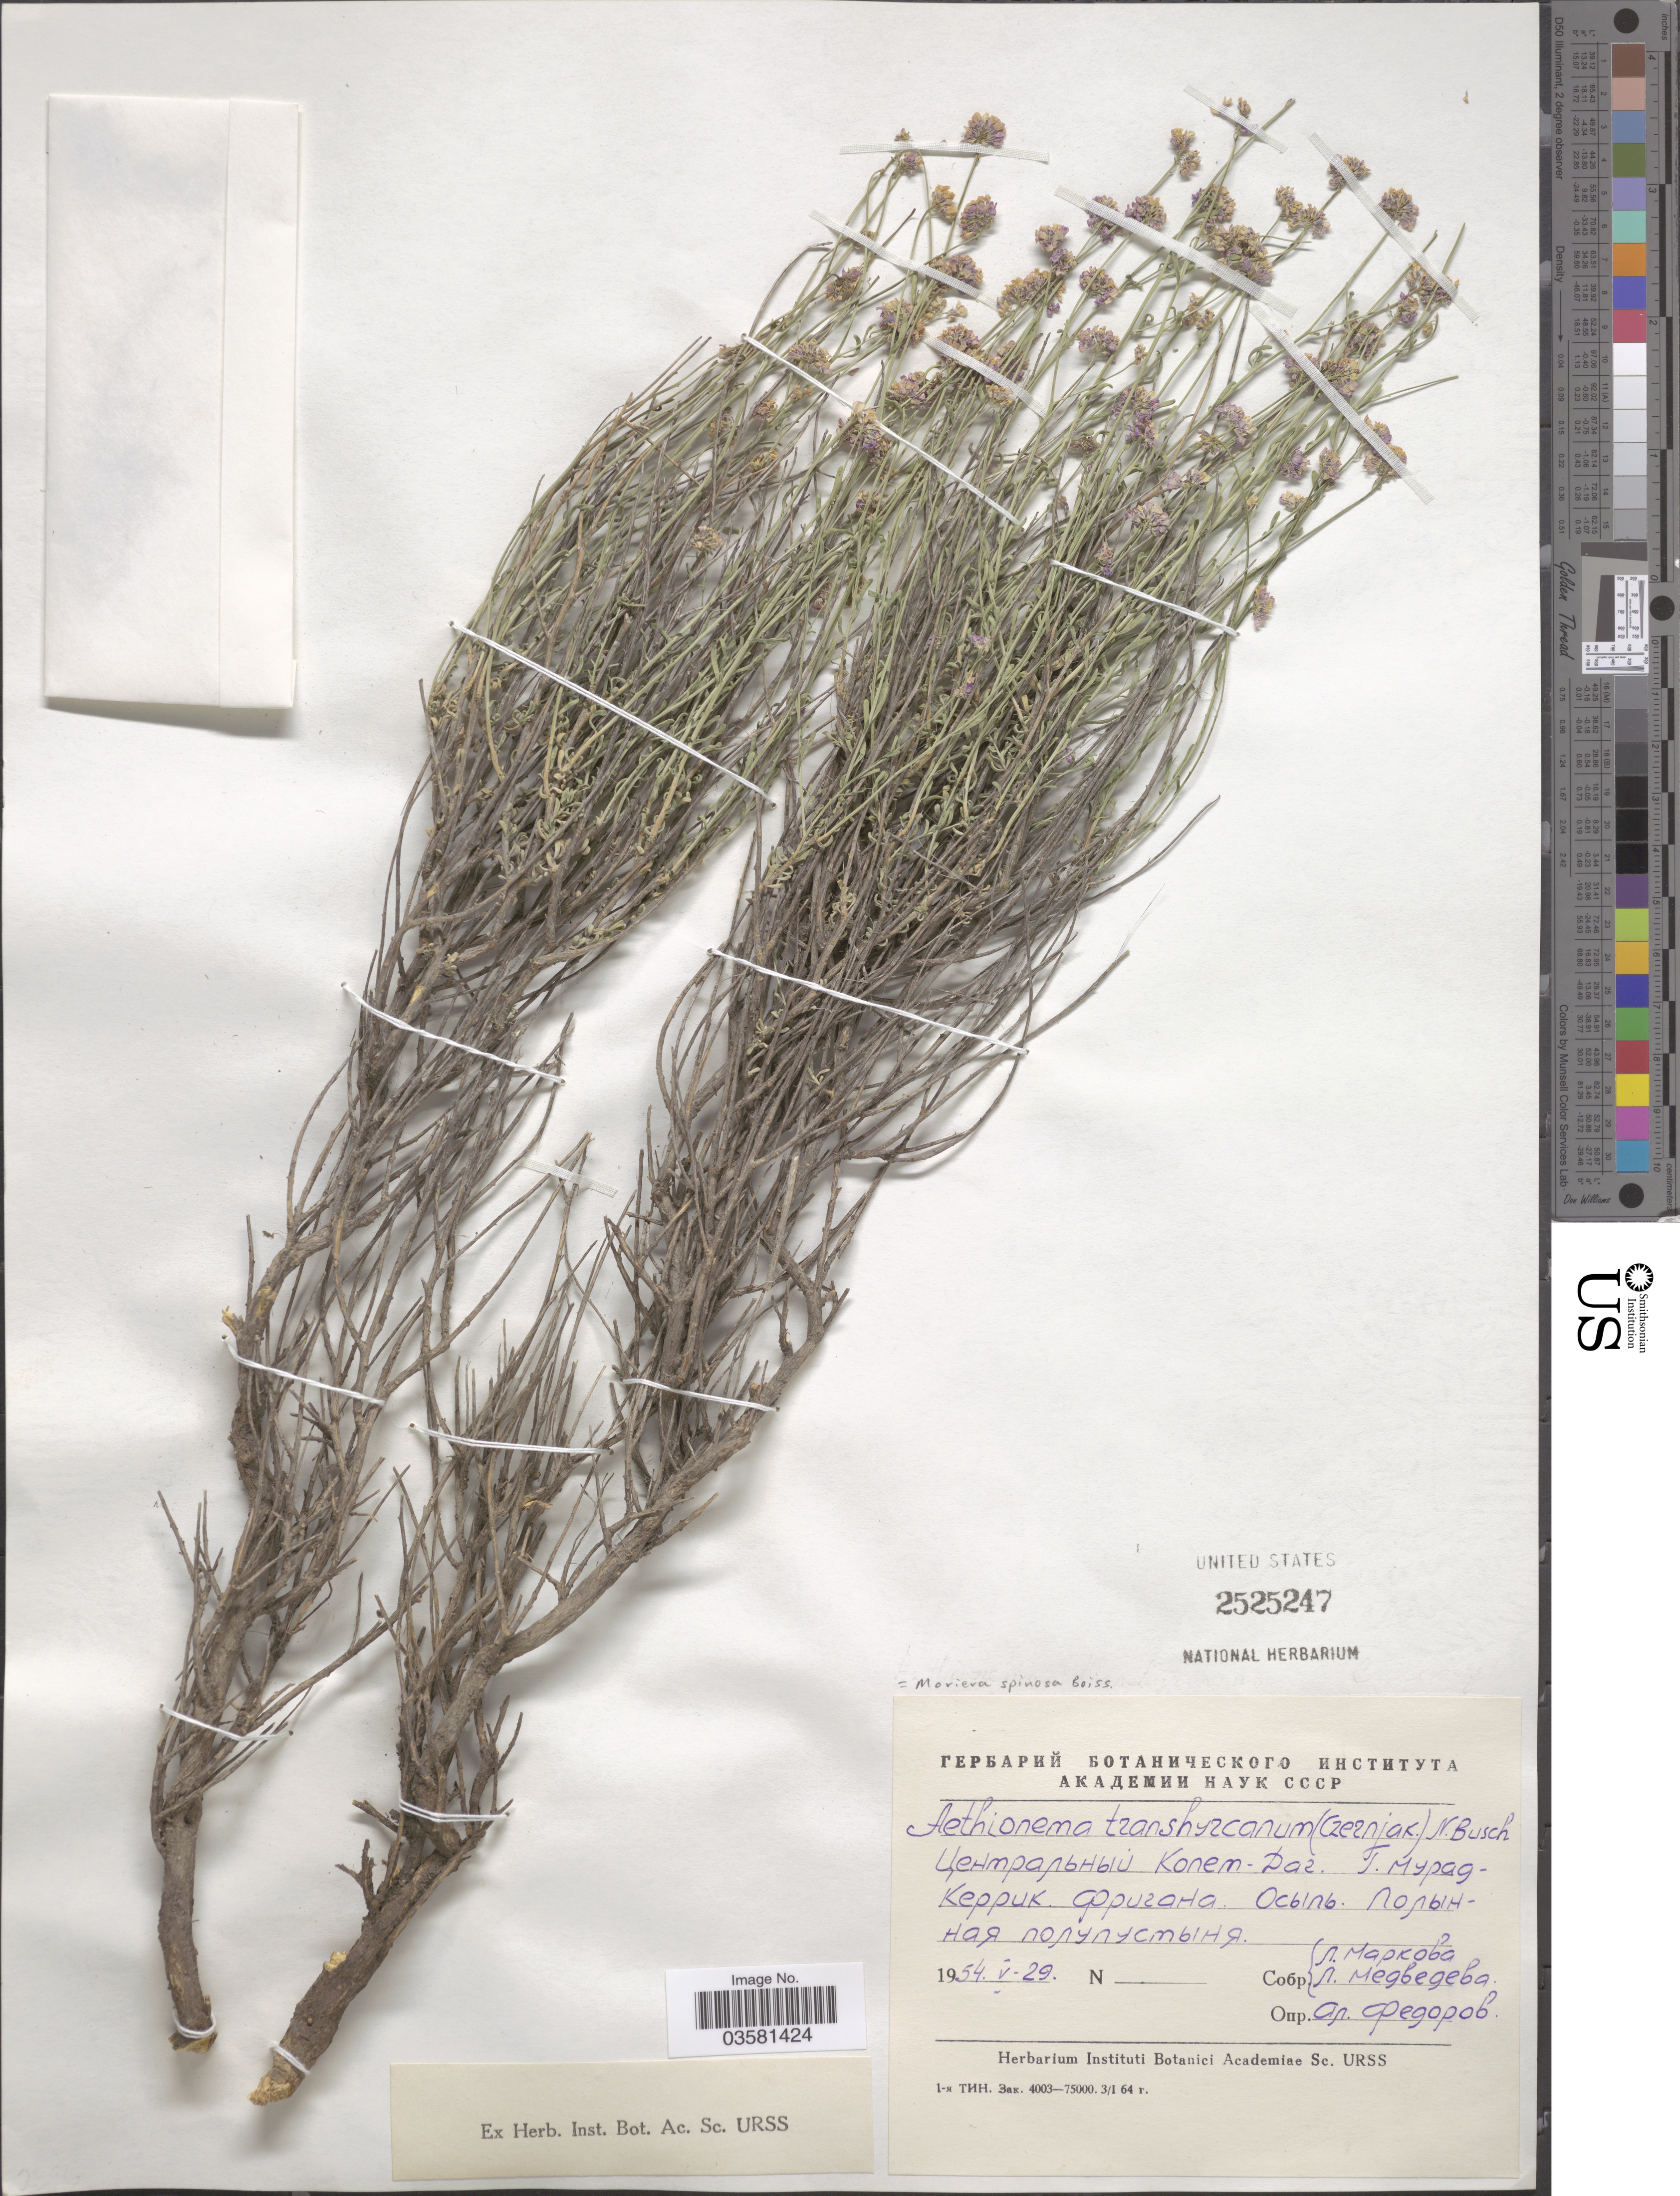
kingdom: Plantae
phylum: Tracheophyta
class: Magnoliopsida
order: Brassicales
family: Brassicaceae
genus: Moriera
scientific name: Moriera spinosa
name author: Boiss.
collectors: L. Makarova & L. Medvedeva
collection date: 1954-05-29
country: Turkmenistan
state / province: Ahal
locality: Central Koped-Dag, Murad-Kerrik Mt.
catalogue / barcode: US 2525247